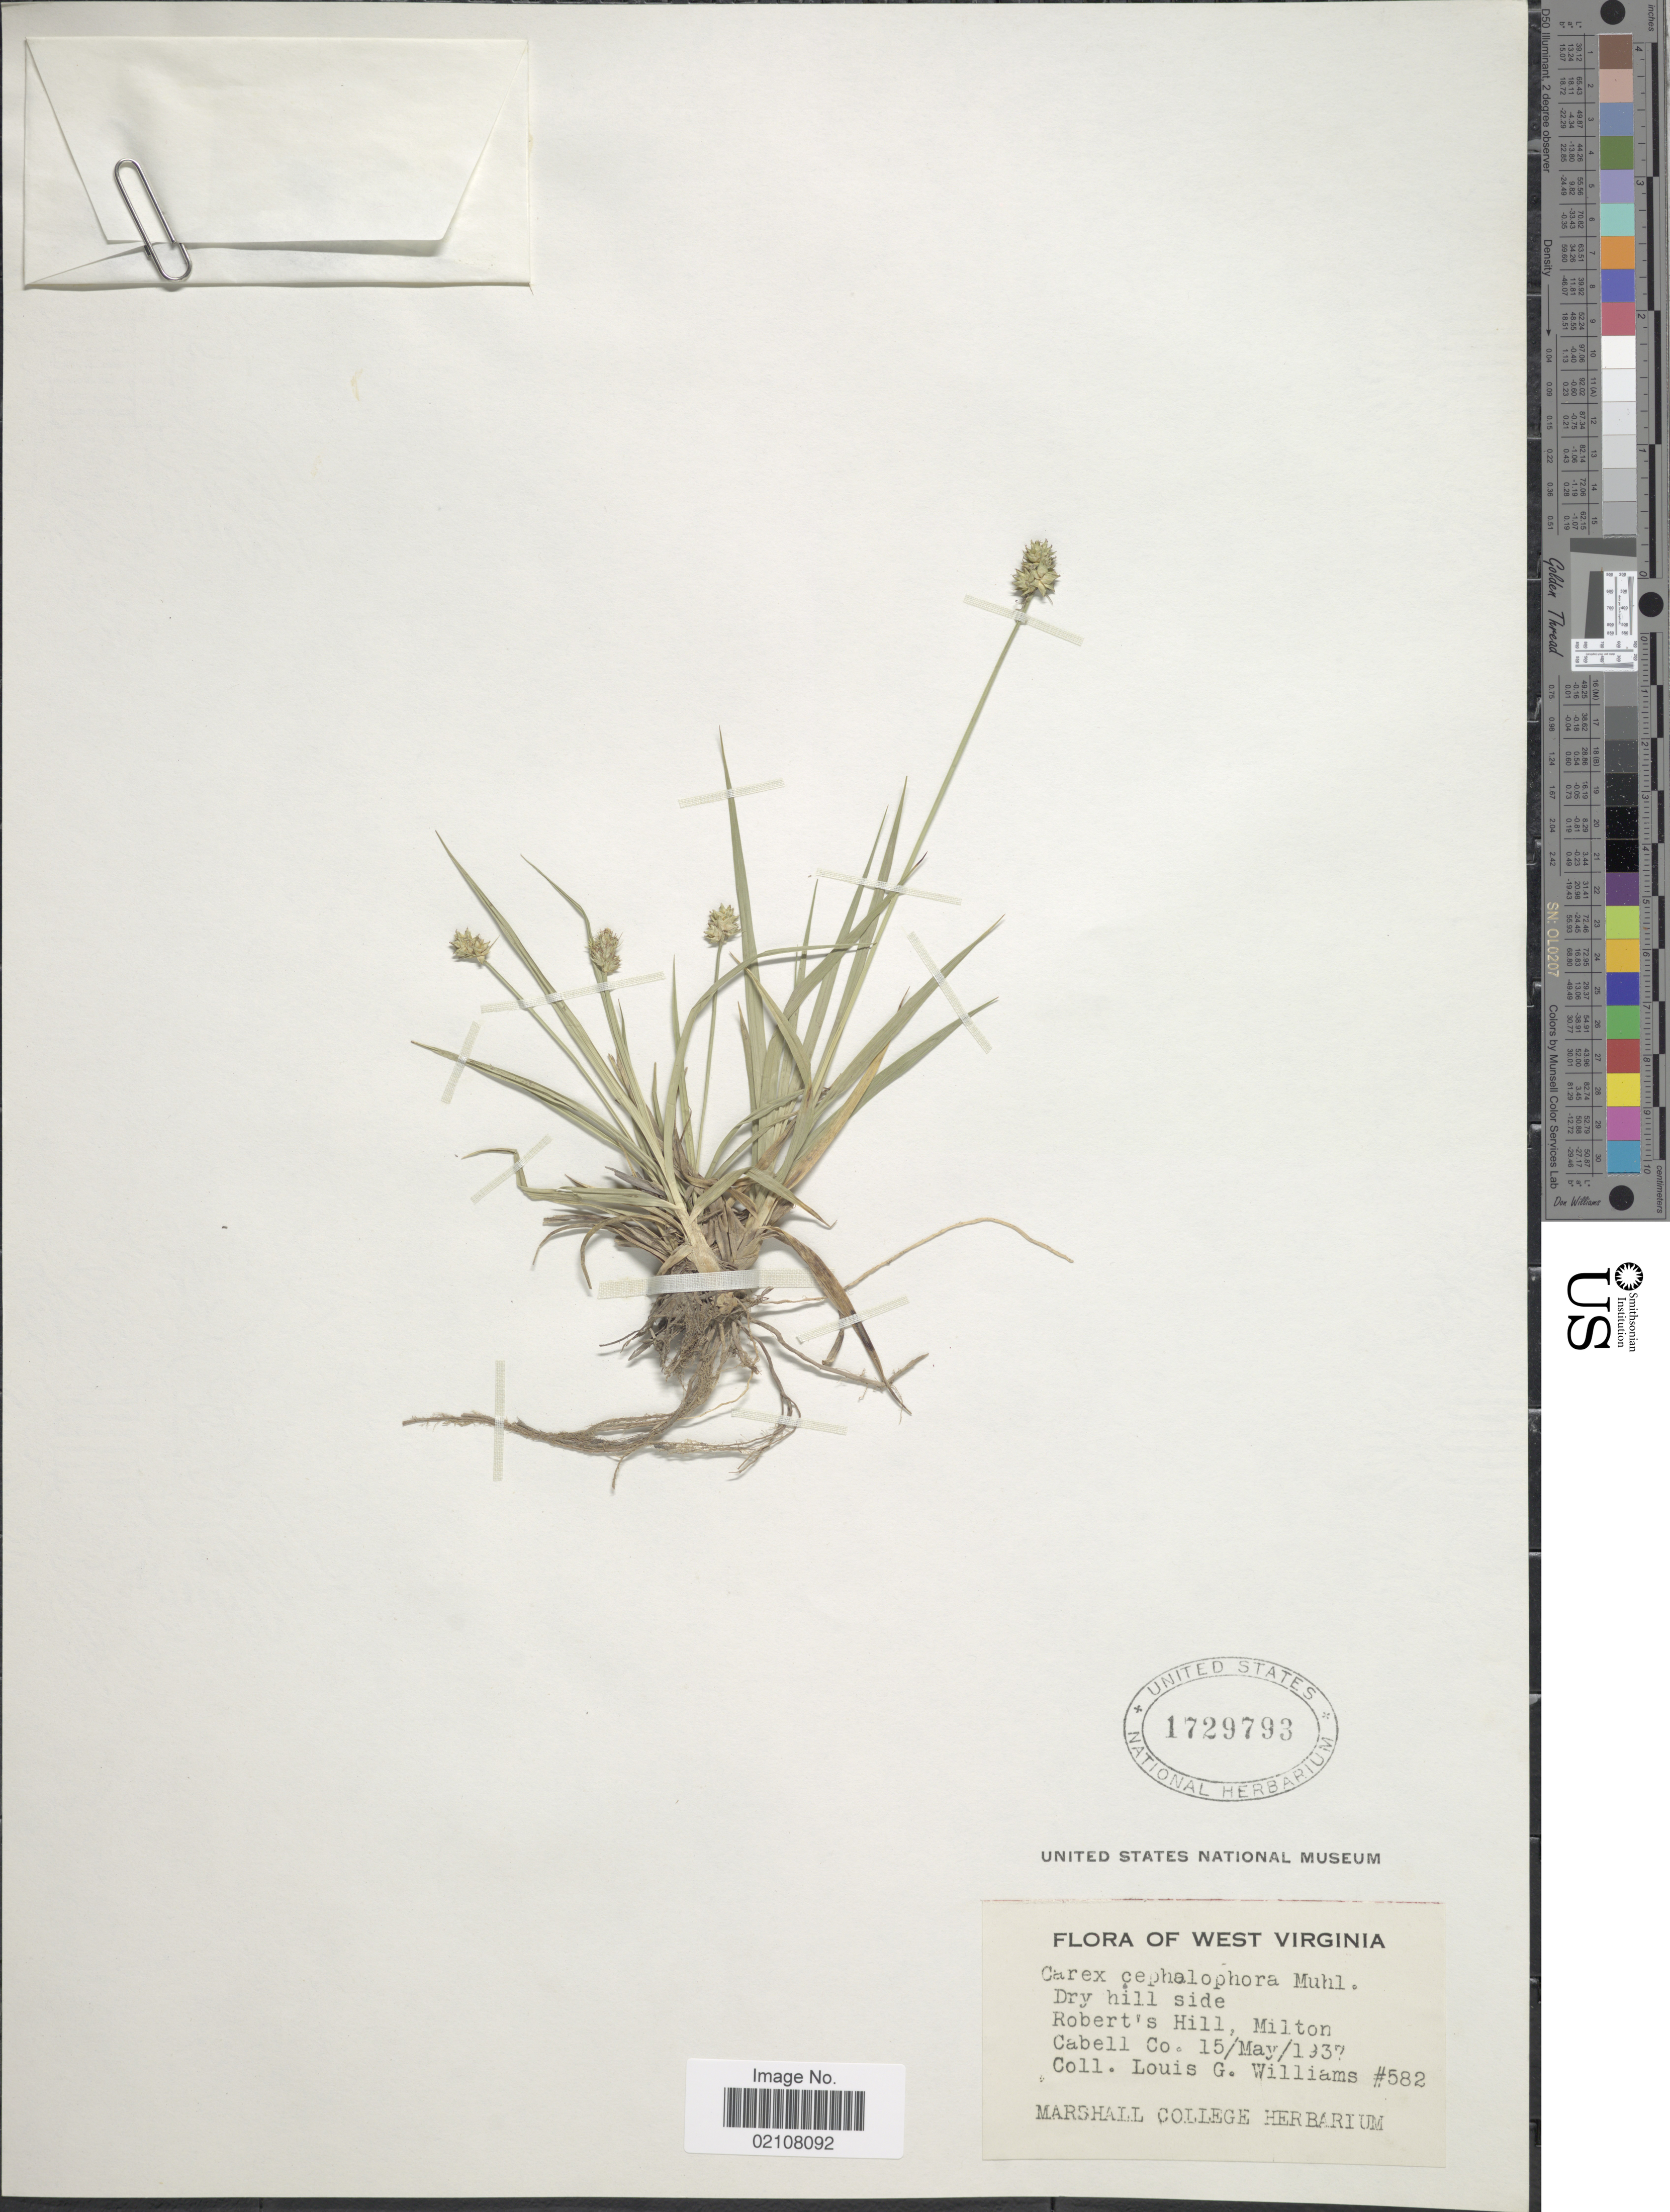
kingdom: Plantae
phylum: Tracheophyta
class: Liliopsida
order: Poales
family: Cyperaceae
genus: Carex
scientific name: Carex cephalophora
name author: Muhl. ex Willd.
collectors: L. G. Williams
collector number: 582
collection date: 1937-05-15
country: United States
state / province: West Virginia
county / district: Cabell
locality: Dry hill side, Robert's Hill, Milton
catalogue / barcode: US 1729793